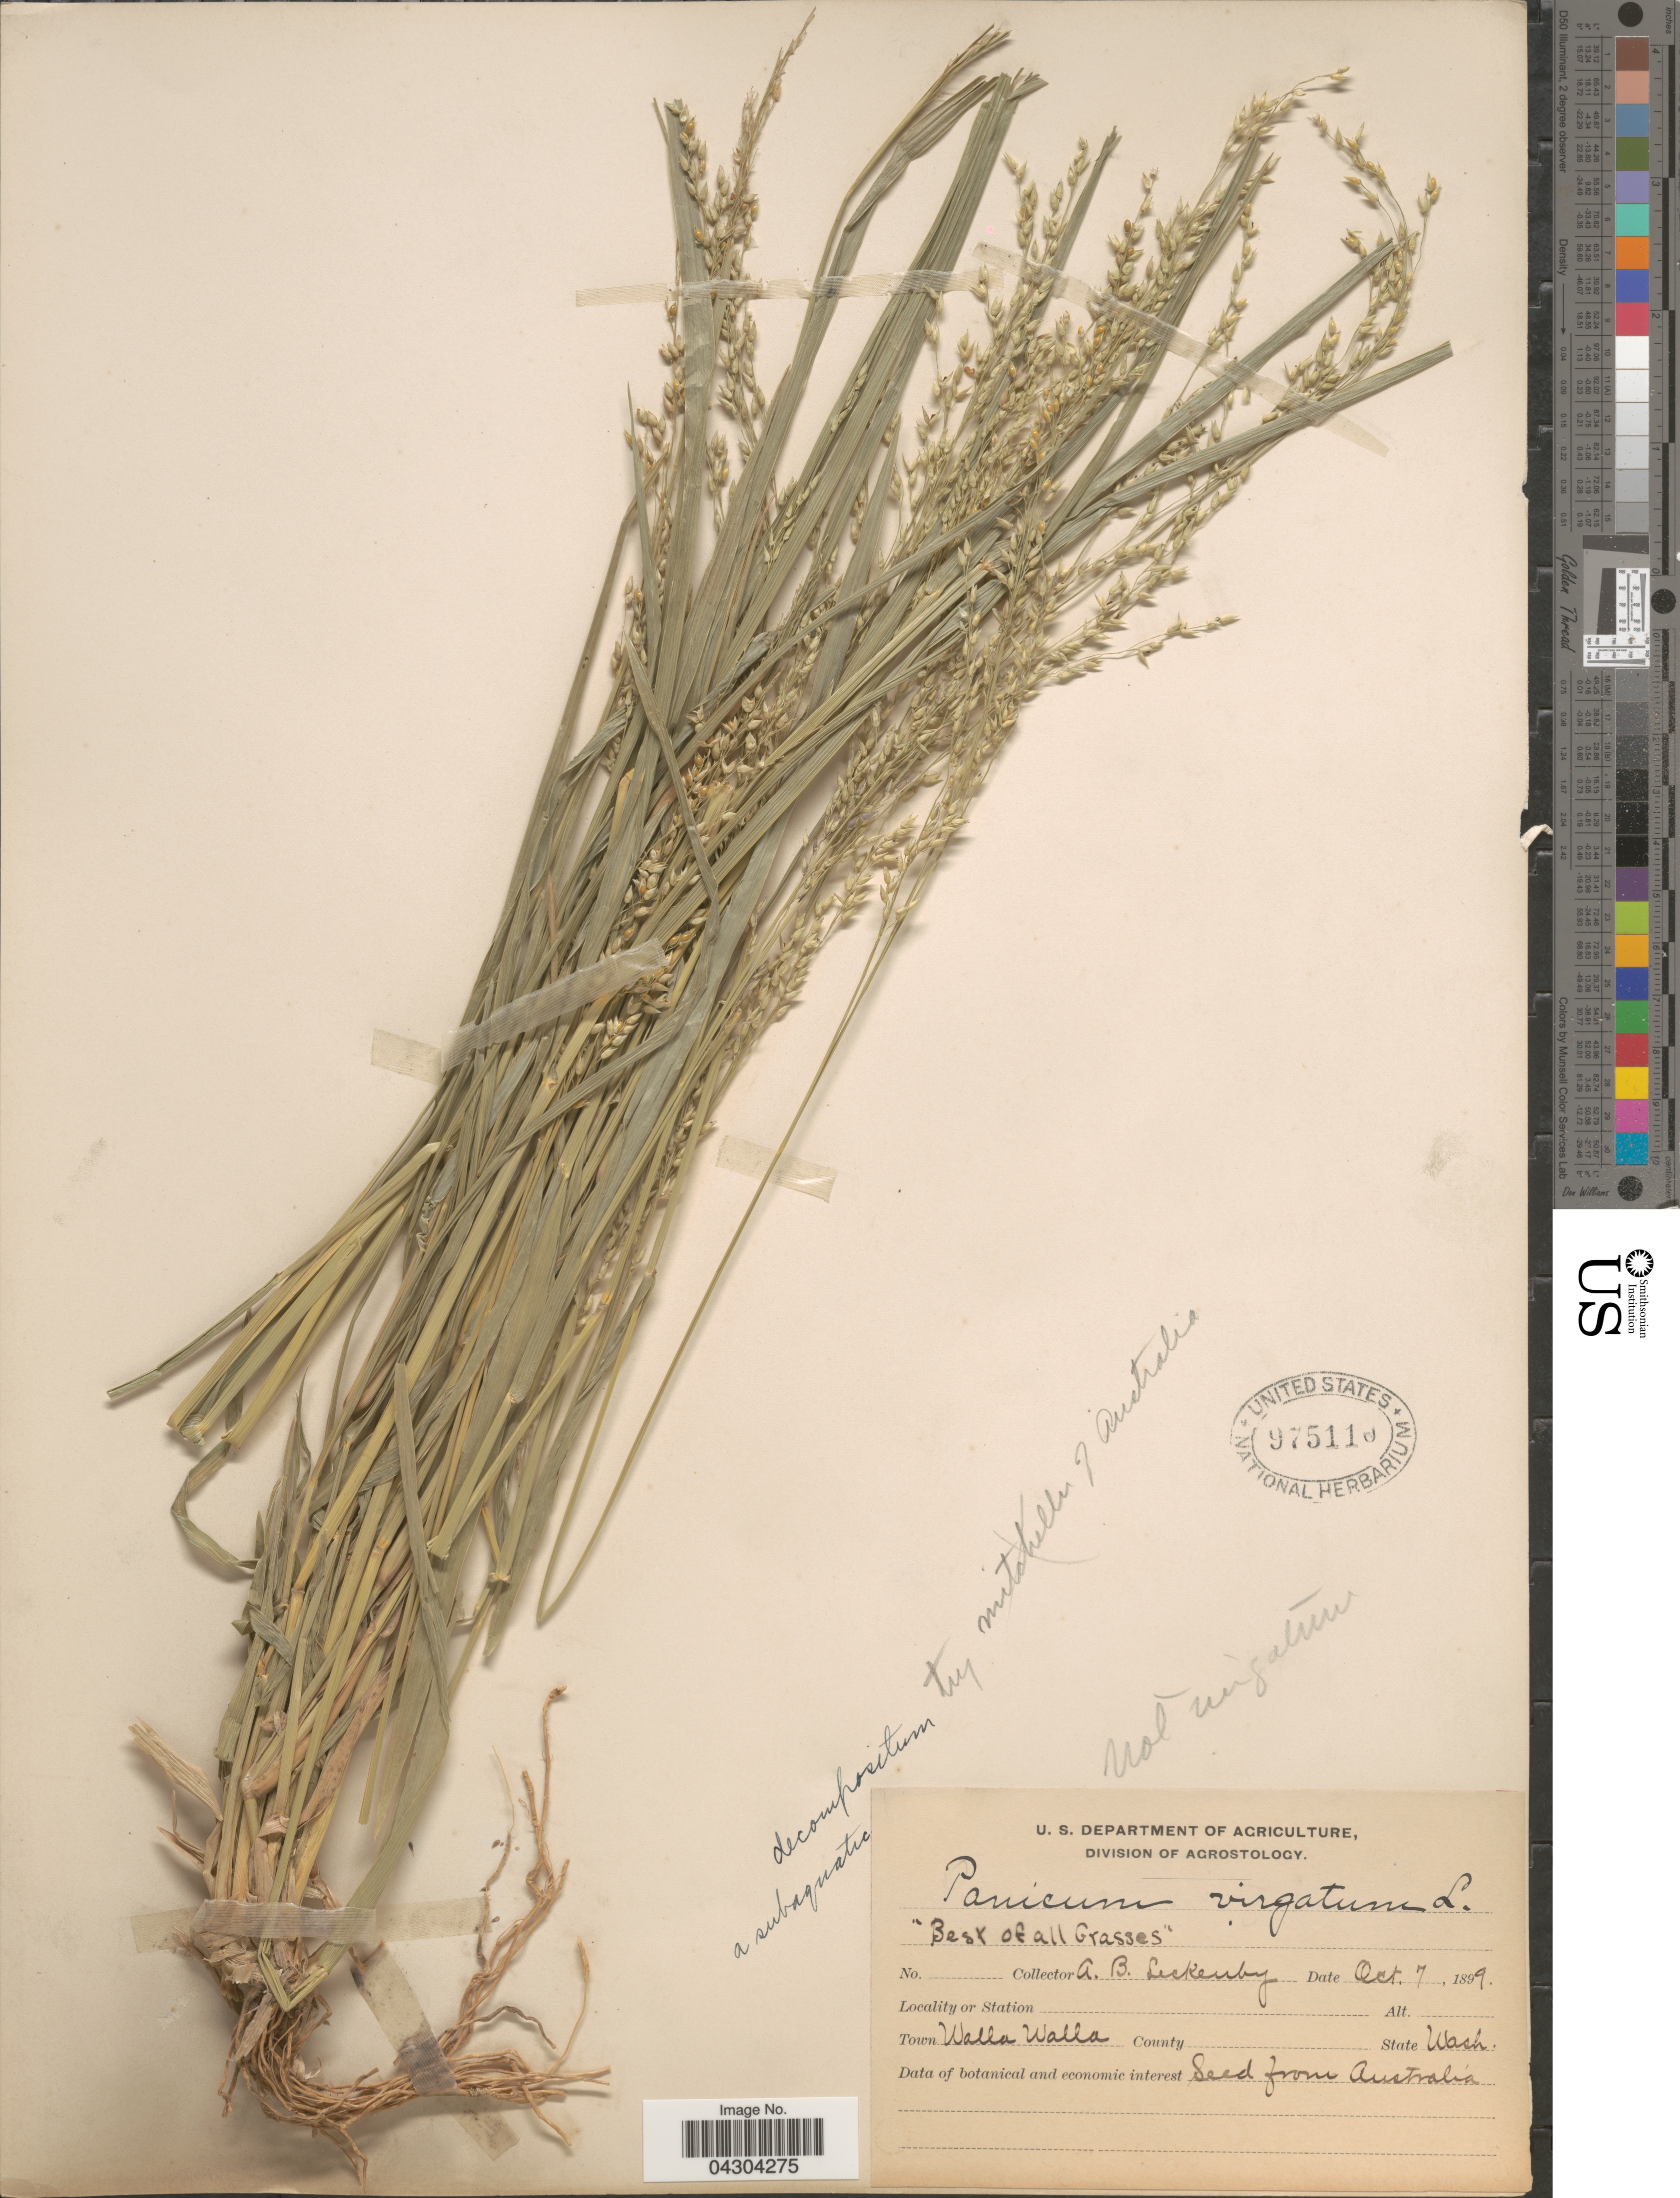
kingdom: Plantae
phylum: Tracheophyta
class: Liliopsida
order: Poales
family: Poaceae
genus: Panicum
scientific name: Panicum decompositum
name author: R. Br.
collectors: A. Leckenby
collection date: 1899-10-07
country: United States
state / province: Washington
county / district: Walla Walla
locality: Town Walla Walla.